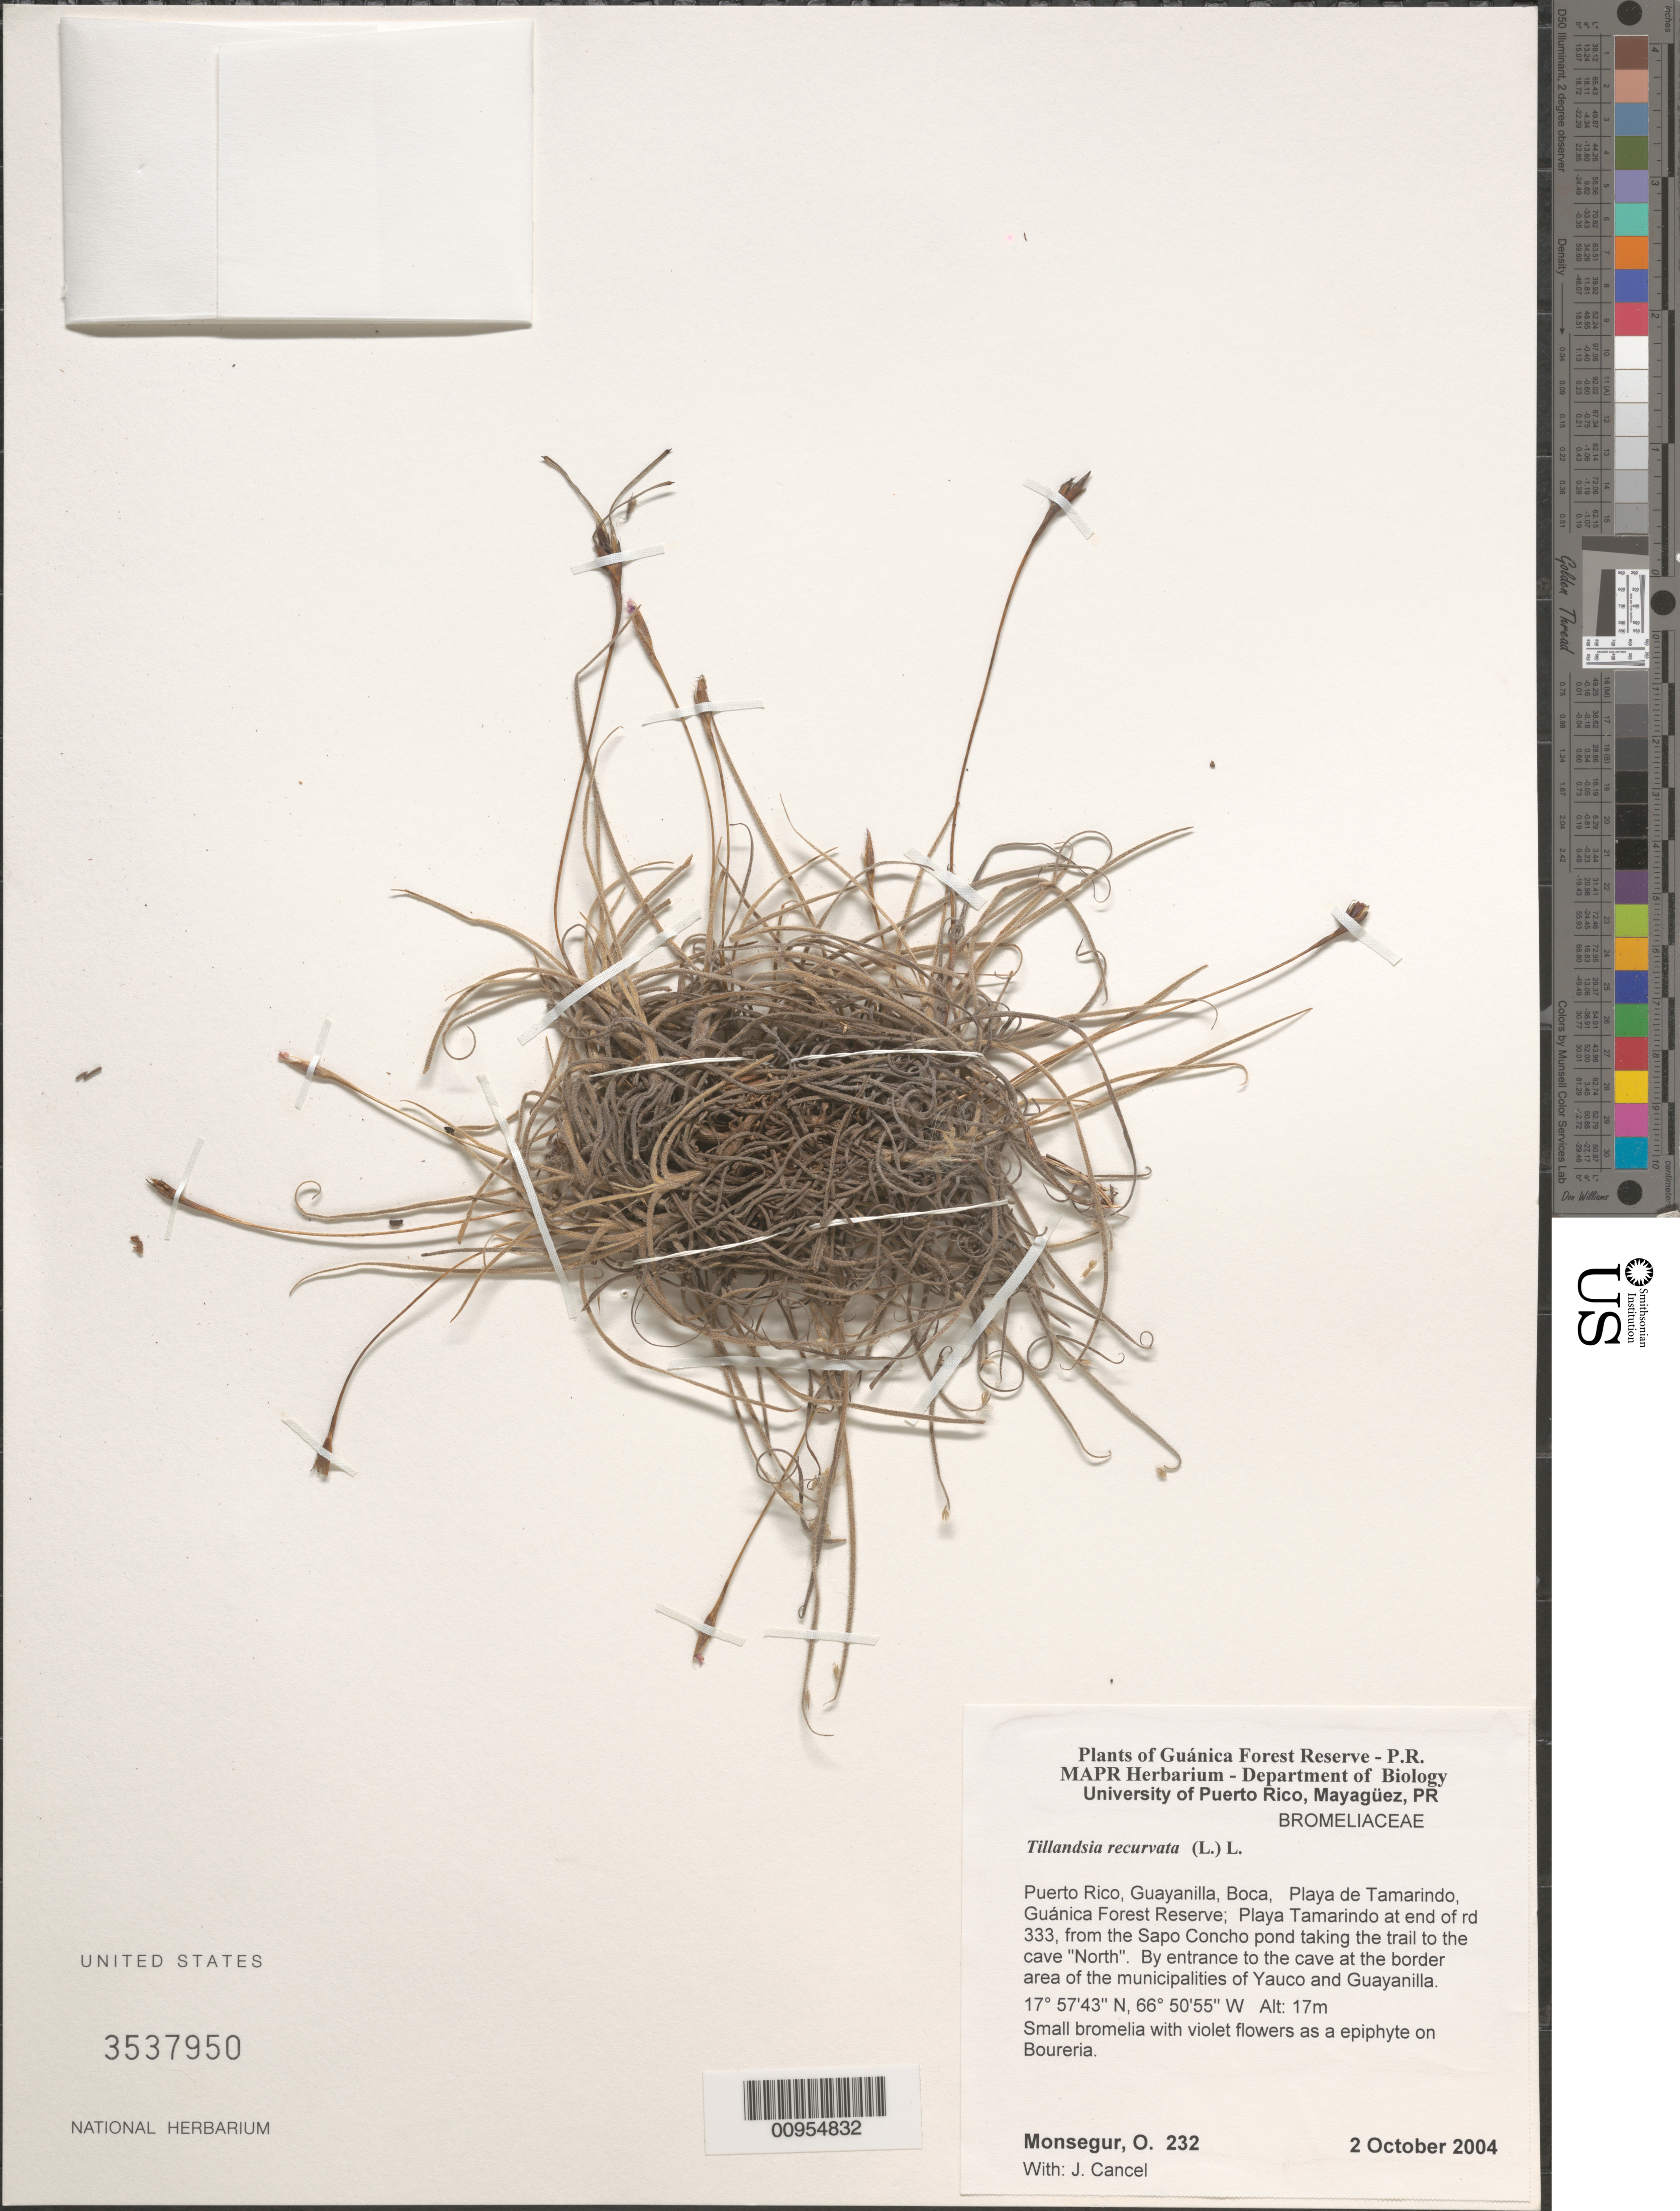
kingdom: Plantae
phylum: Tracheophyta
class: Liliopsida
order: Poales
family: Bromeliaceae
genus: Tillandsia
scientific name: Tillandsia recurvata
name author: L.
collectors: O. Monsegur & J. Cancel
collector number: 232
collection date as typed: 02 Oct 2004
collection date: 2004-10-02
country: Puerto Rico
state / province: Guayanilla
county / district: Boca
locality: Guánica Forest Reserve. Playa Tamarindo at the end of road 333, from the Sapo Concho pond taking the trail to the cave "North". By the entrance to the cave at the border area of the municipalities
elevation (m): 17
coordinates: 17.5743, 66.50545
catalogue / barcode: US 3537950